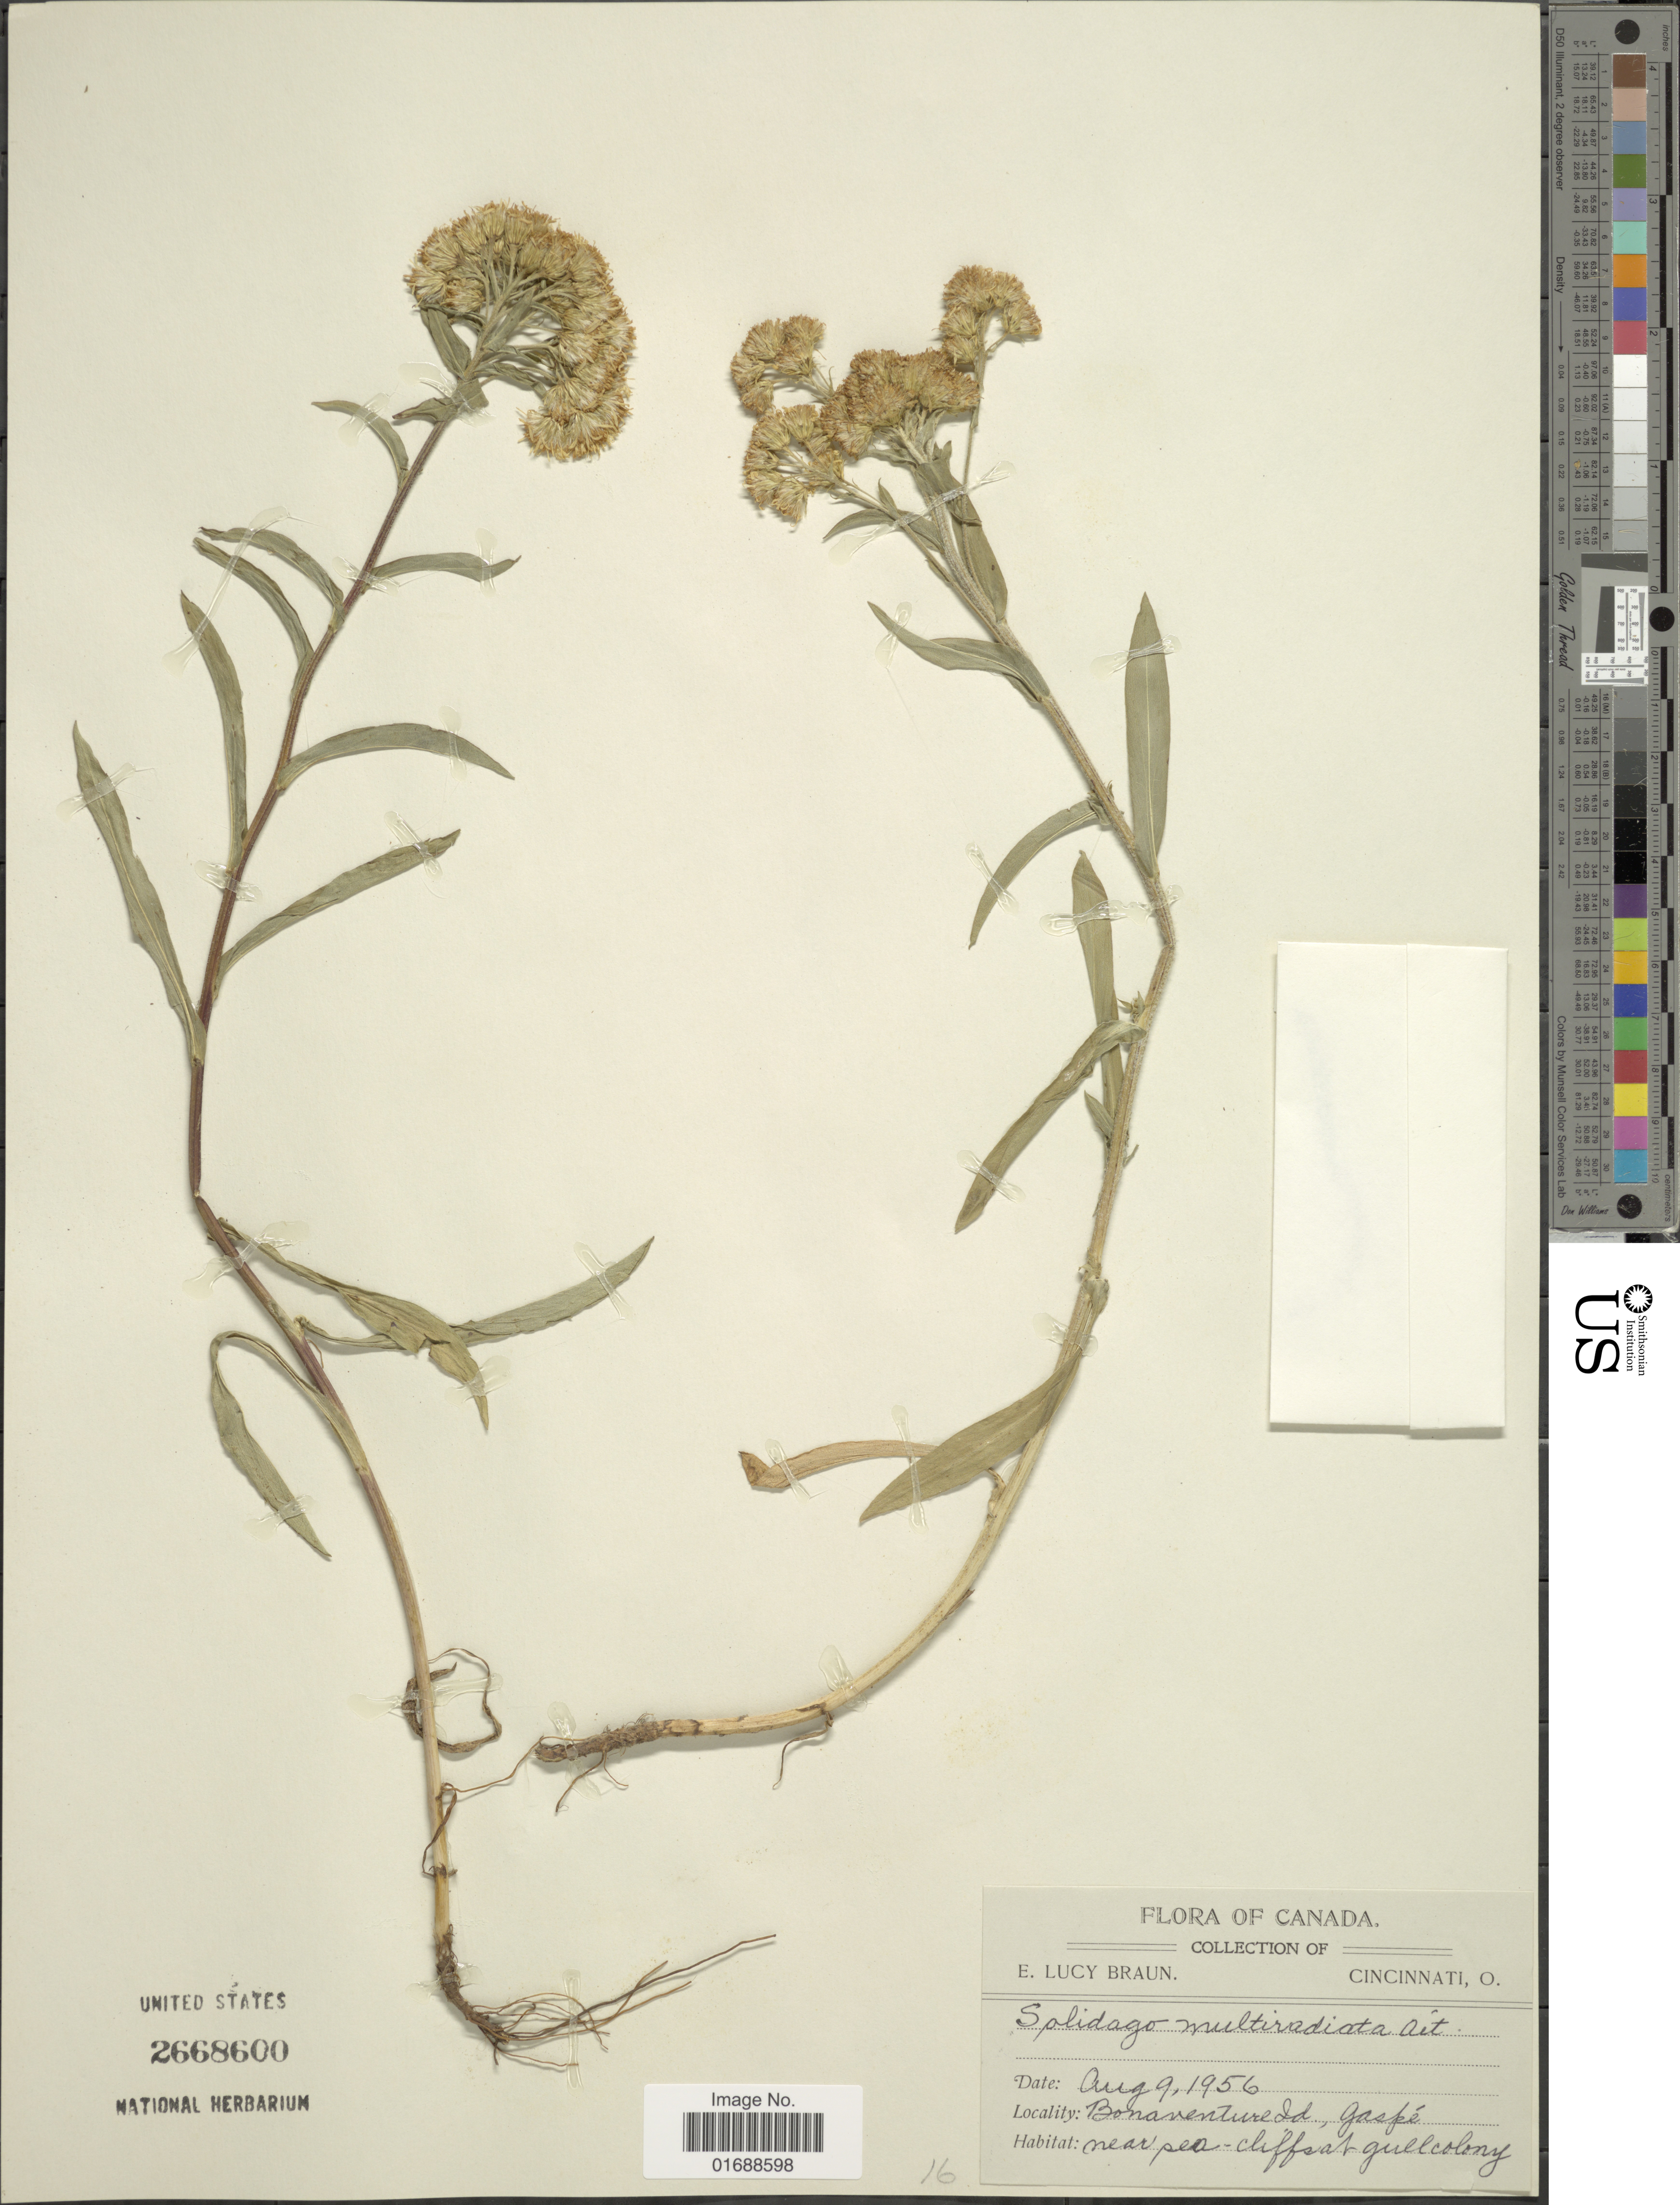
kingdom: Plantae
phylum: Tracheophyta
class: Magnoliopsida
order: Asterales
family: Asteraceae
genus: Solidago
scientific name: Solidago multiradiata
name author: Aiton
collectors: E. L. Braun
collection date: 1956-08-09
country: Canada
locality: Bonaventure Id, Gaspe, near peas-cliffs at gull colony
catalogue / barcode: US 2668600